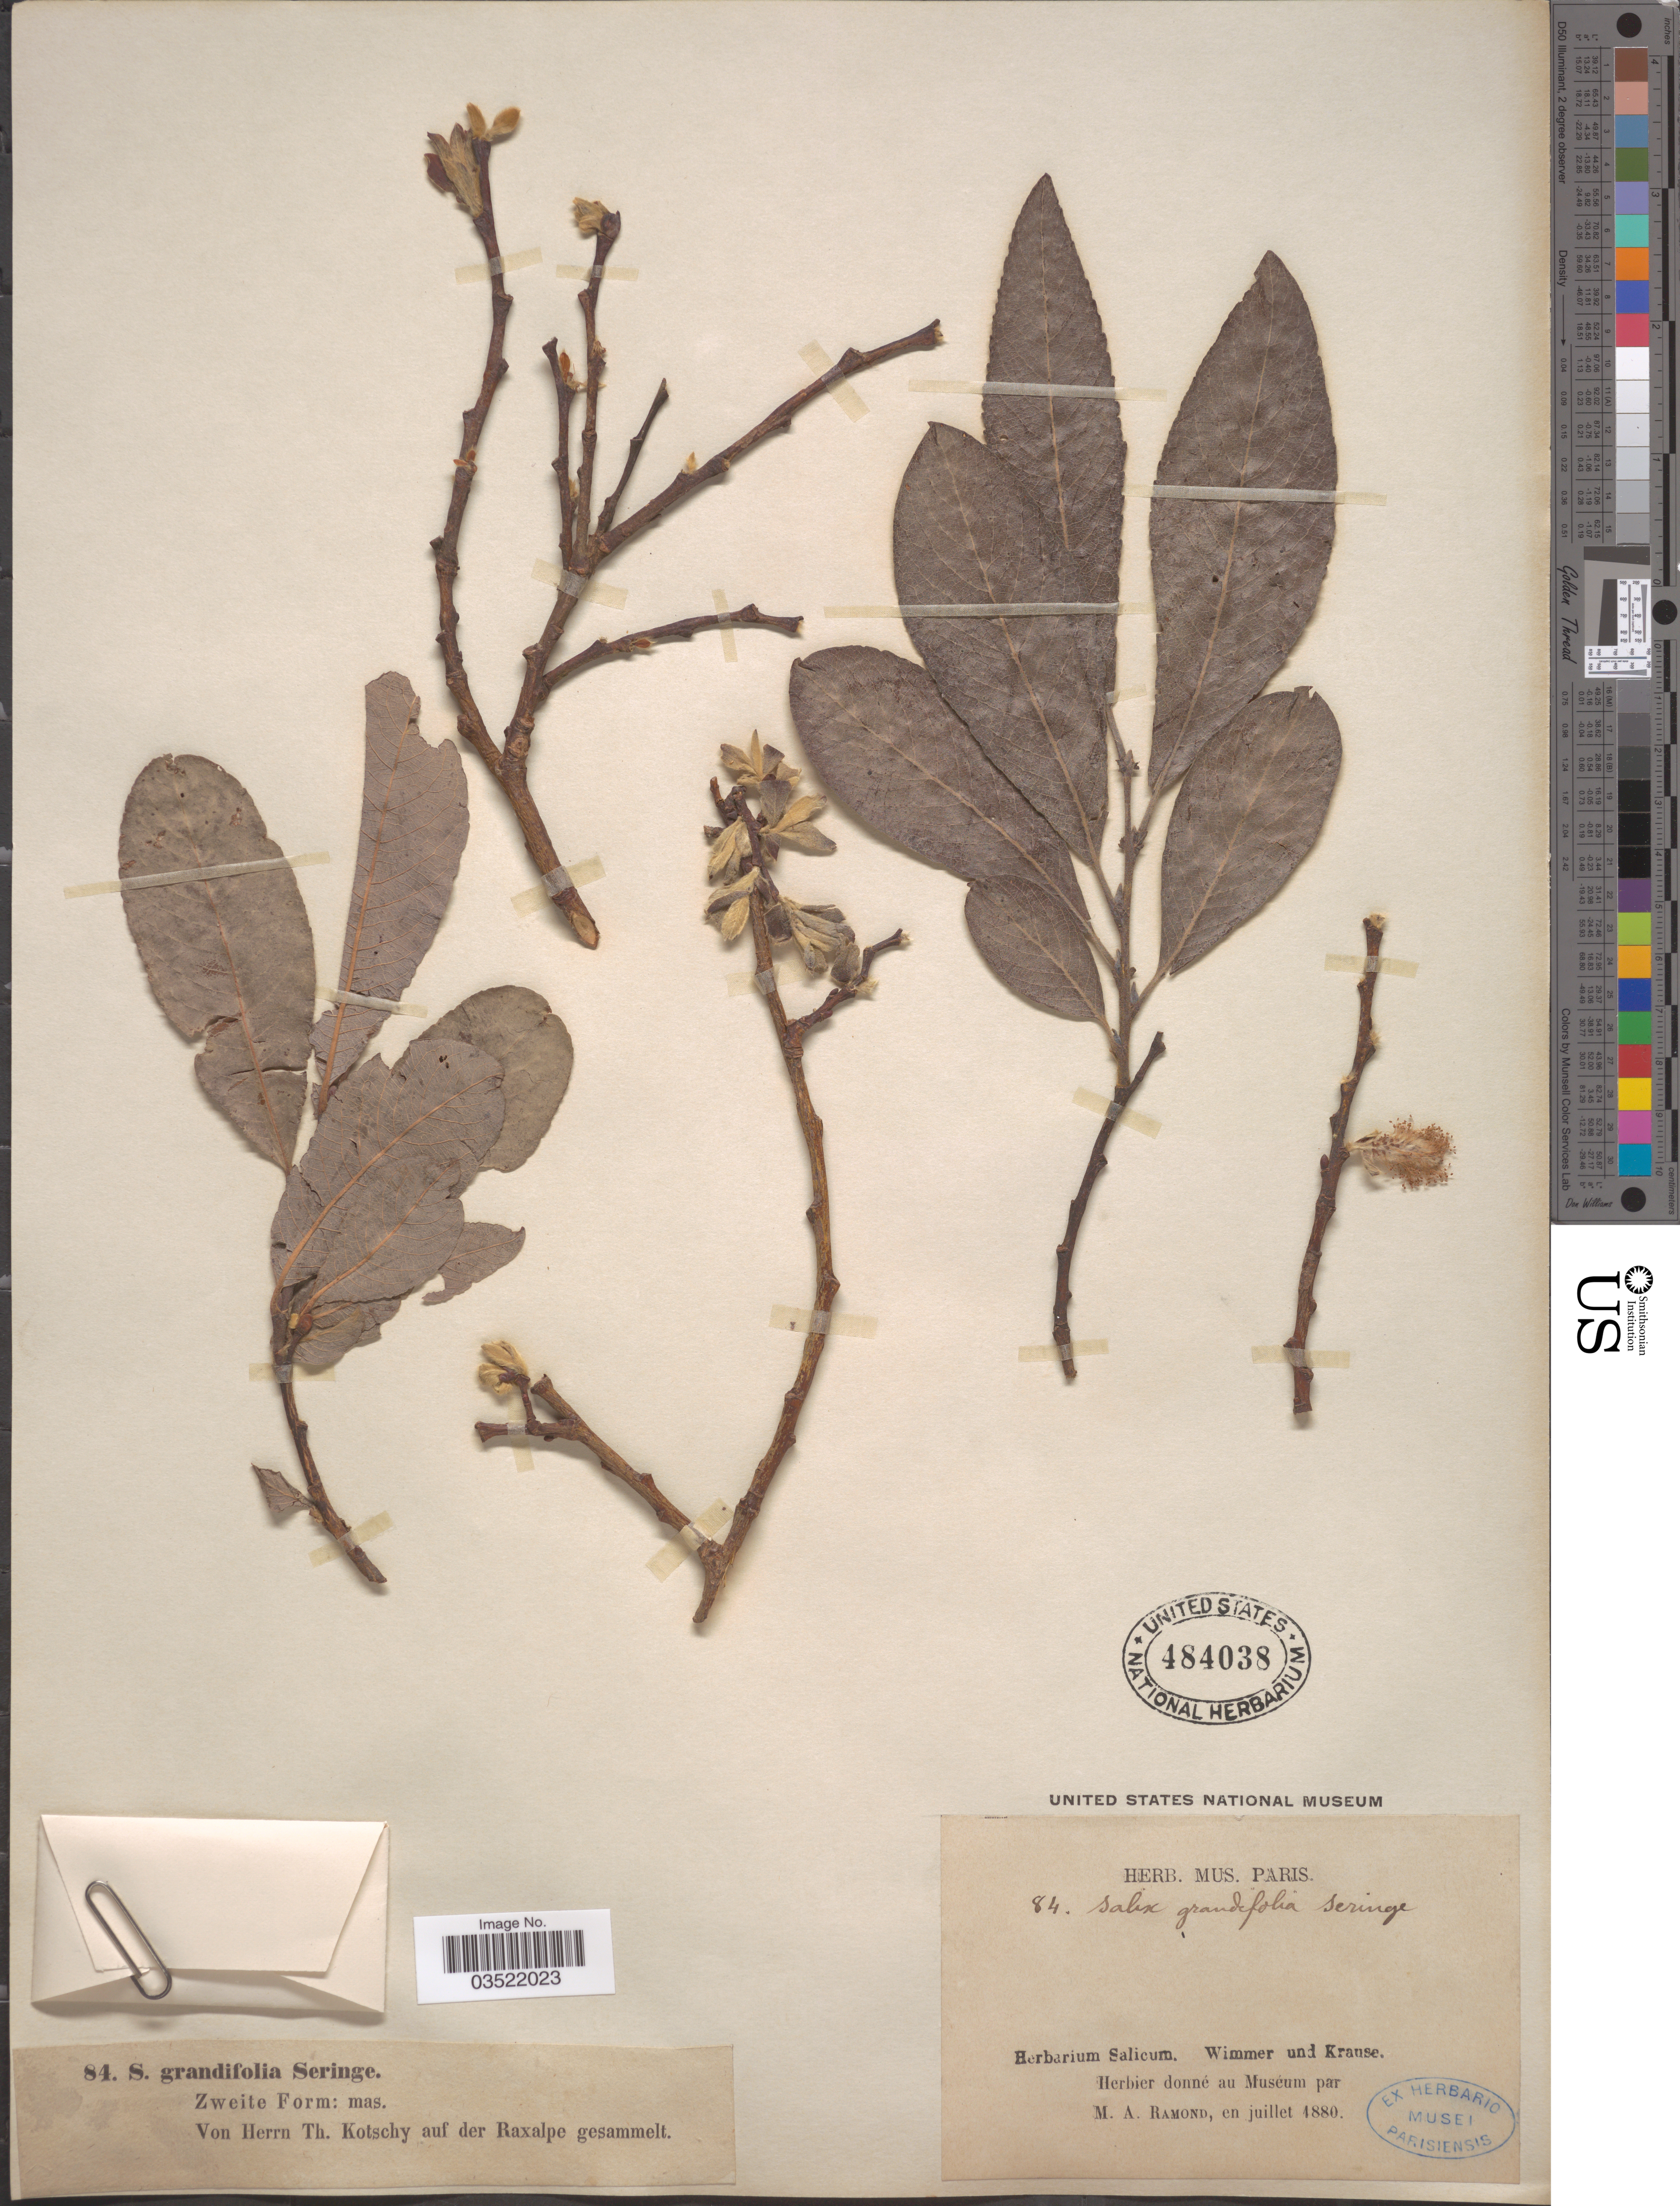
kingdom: Plantae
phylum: Tracheophyta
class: Magnoliopsida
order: Malpighiales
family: Salicaceae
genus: Salix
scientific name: Salix grandifolia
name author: Ser.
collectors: M. Ramond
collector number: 84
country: Austria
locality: Auf der Raxalpe.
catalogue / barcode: US 484038